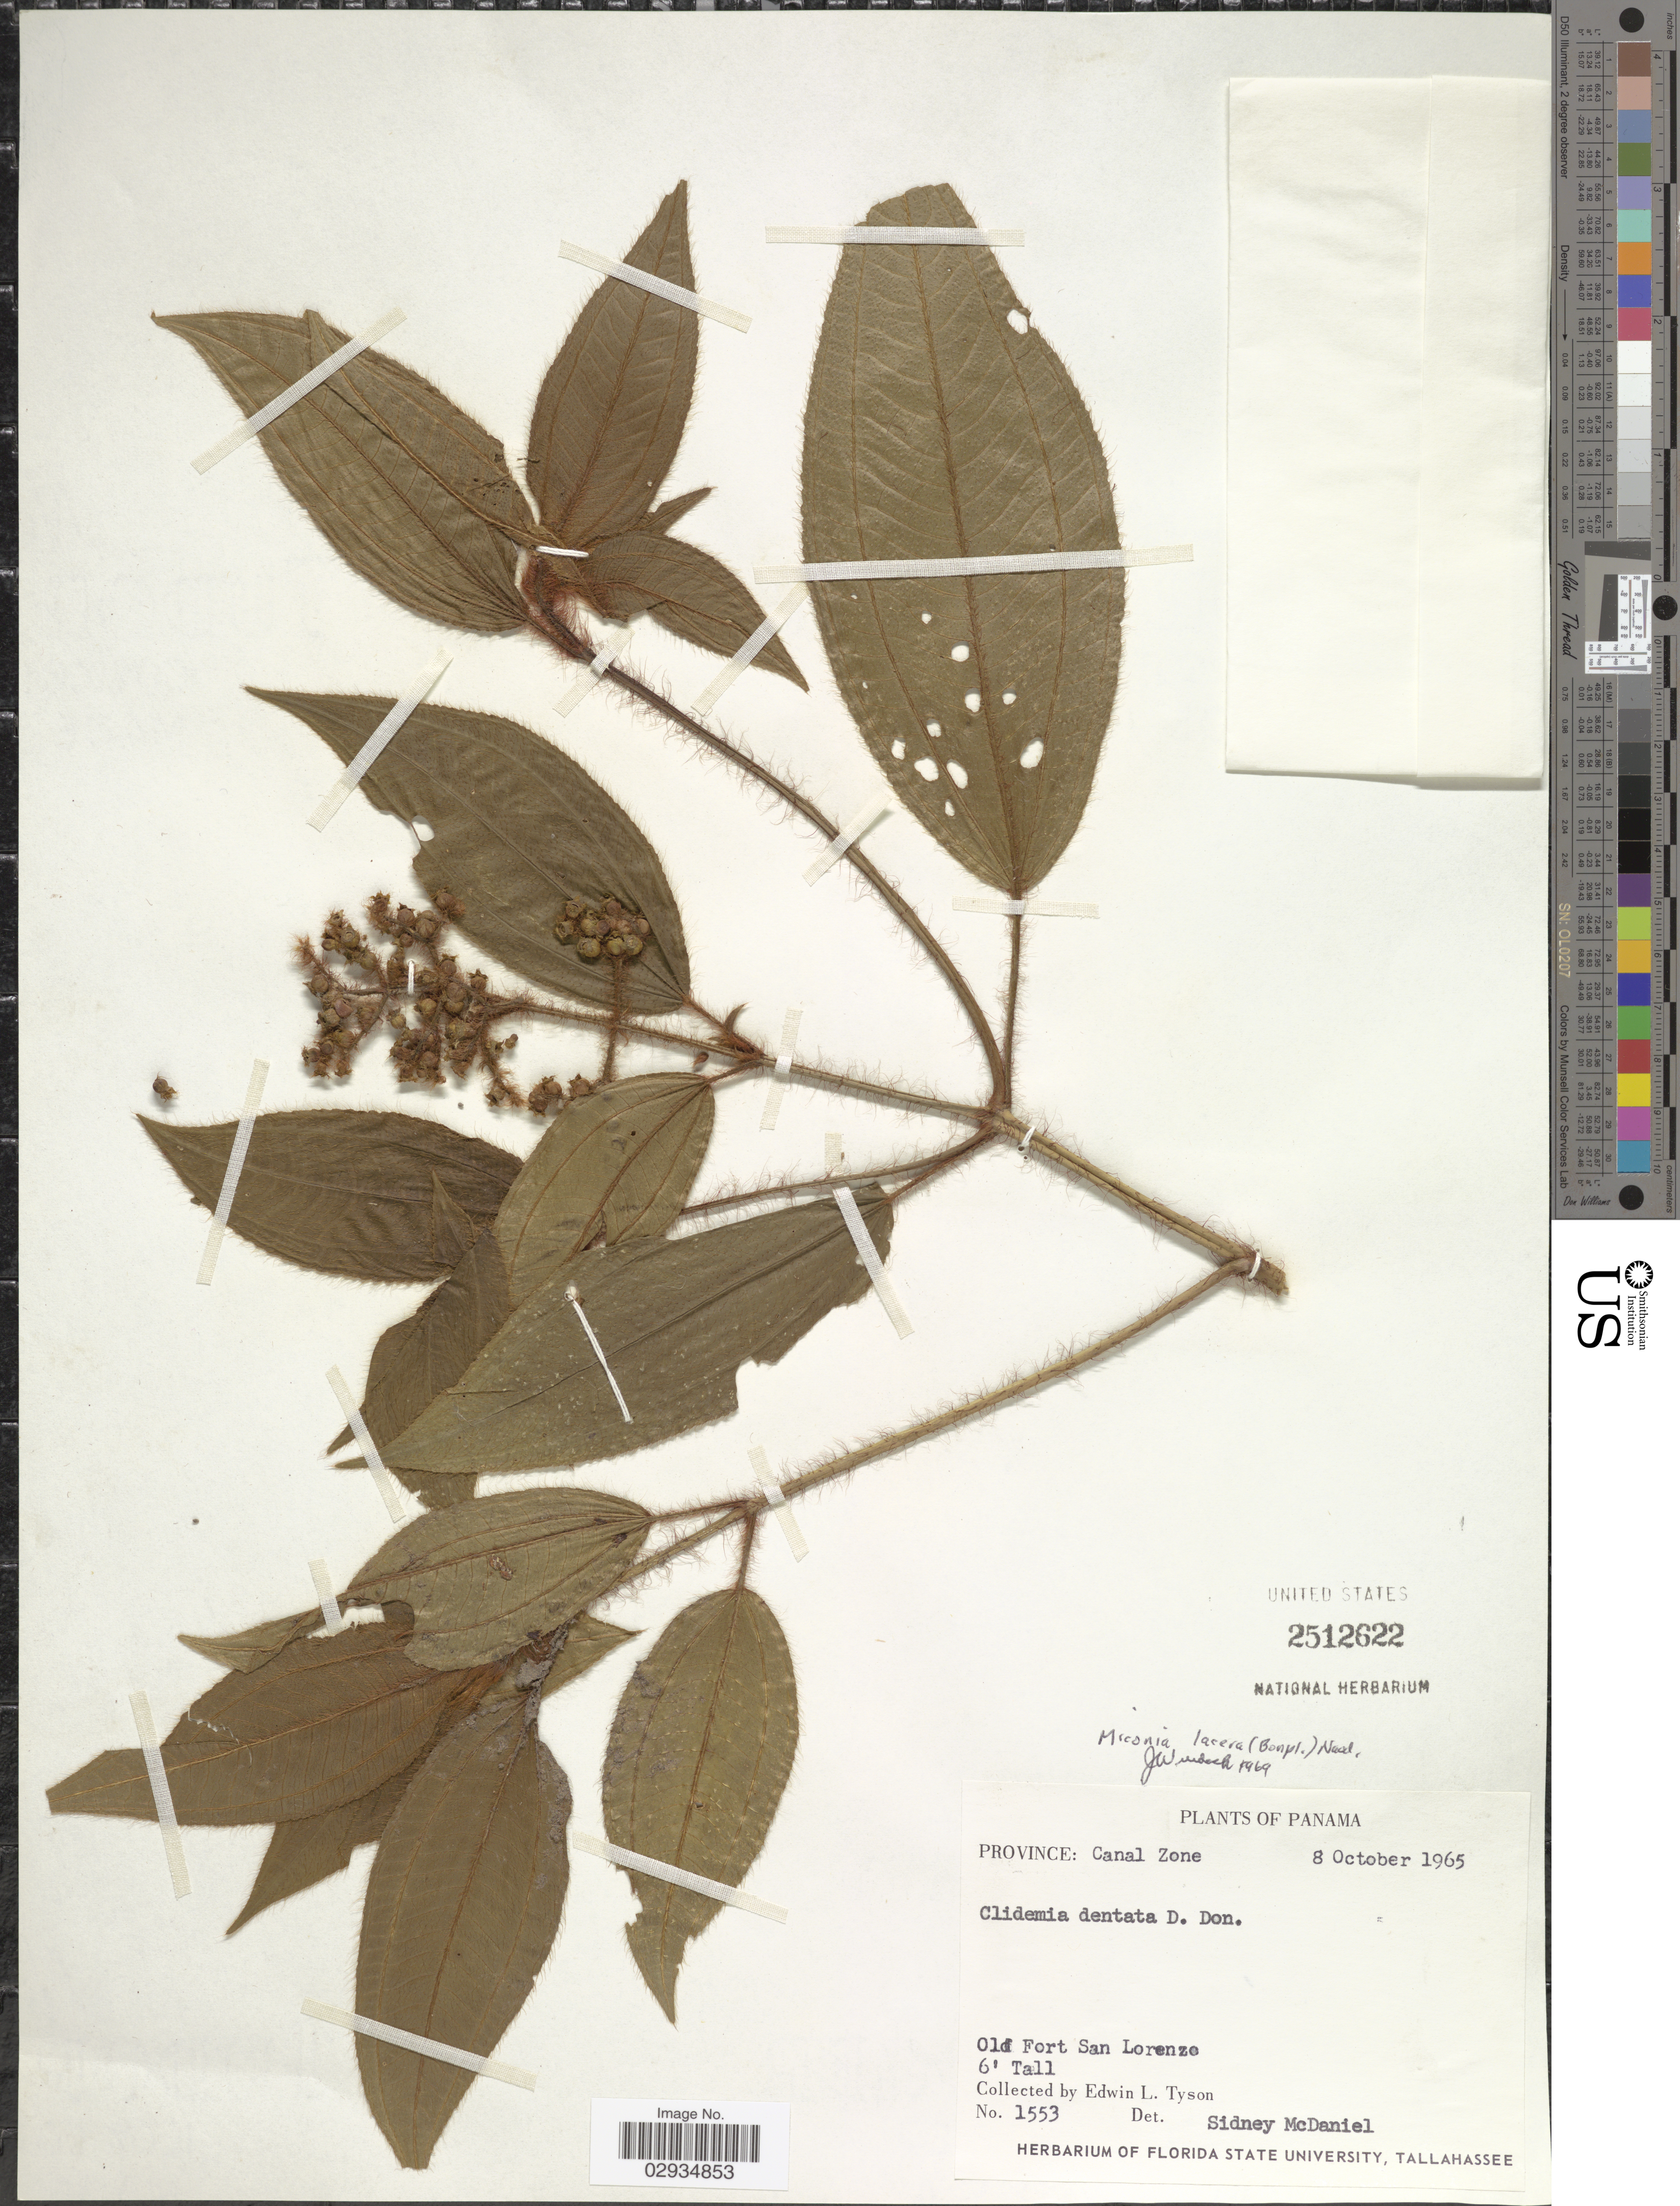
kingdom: Plantae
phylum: Tracheophyta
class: Magnoliopsida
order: Myrtales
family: Melastomataceae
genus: Miconia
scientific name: Miconia lacera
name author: (Bonpl.) Naudin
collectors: E. L. Tyson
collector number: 1553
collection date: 1965-10-08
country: Panama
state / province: Colón / Panamá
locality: Province: Canal Zone. Old Fort San Lorenzo.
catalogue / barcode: US 2512622